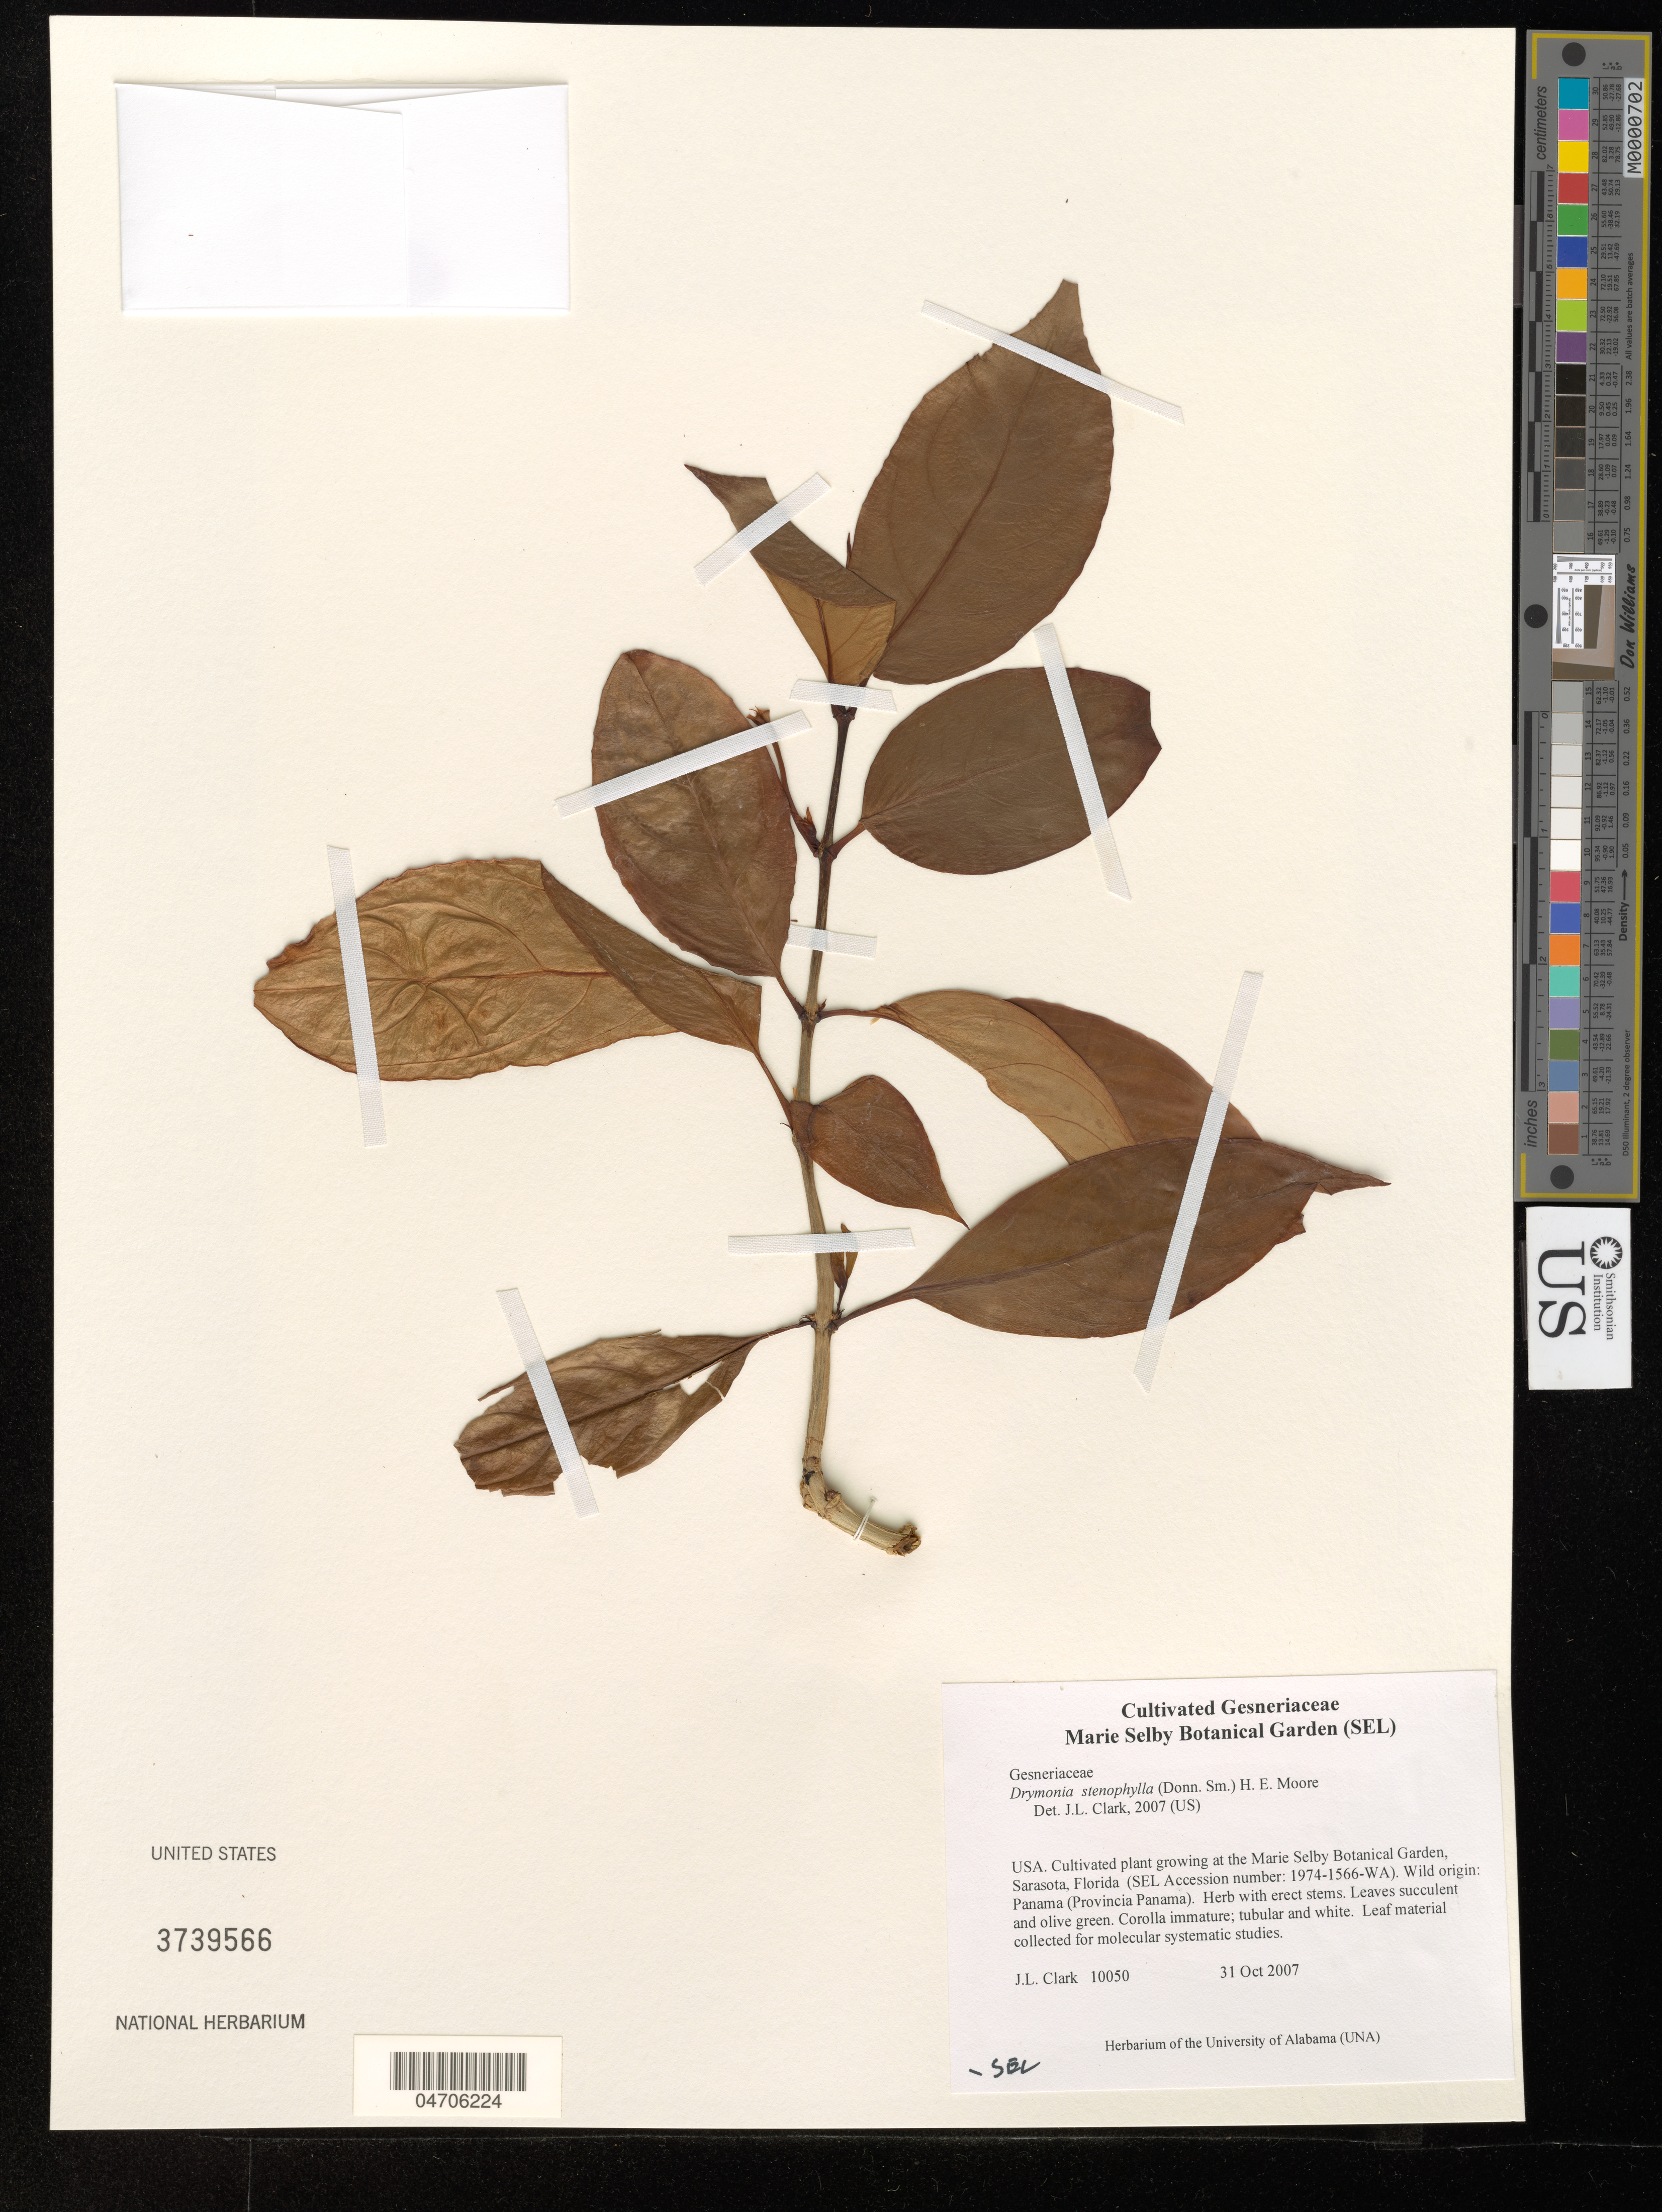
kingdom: Plantae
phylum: Tracheophyta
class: Magnoliopsida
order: Lamiales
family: Gesneriaceae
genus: Drymonia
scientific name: Drymonia stenophylla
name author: (Donn. Sm.) H.E. Moore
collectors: J. L. Clark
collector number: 10050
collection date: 2007-10-31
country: United States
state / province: Florida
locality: At the Marie Selby Botanical Garden, Sarasota, (SEL Accession number: 1974-1566-WA).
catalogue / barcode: US 3739566